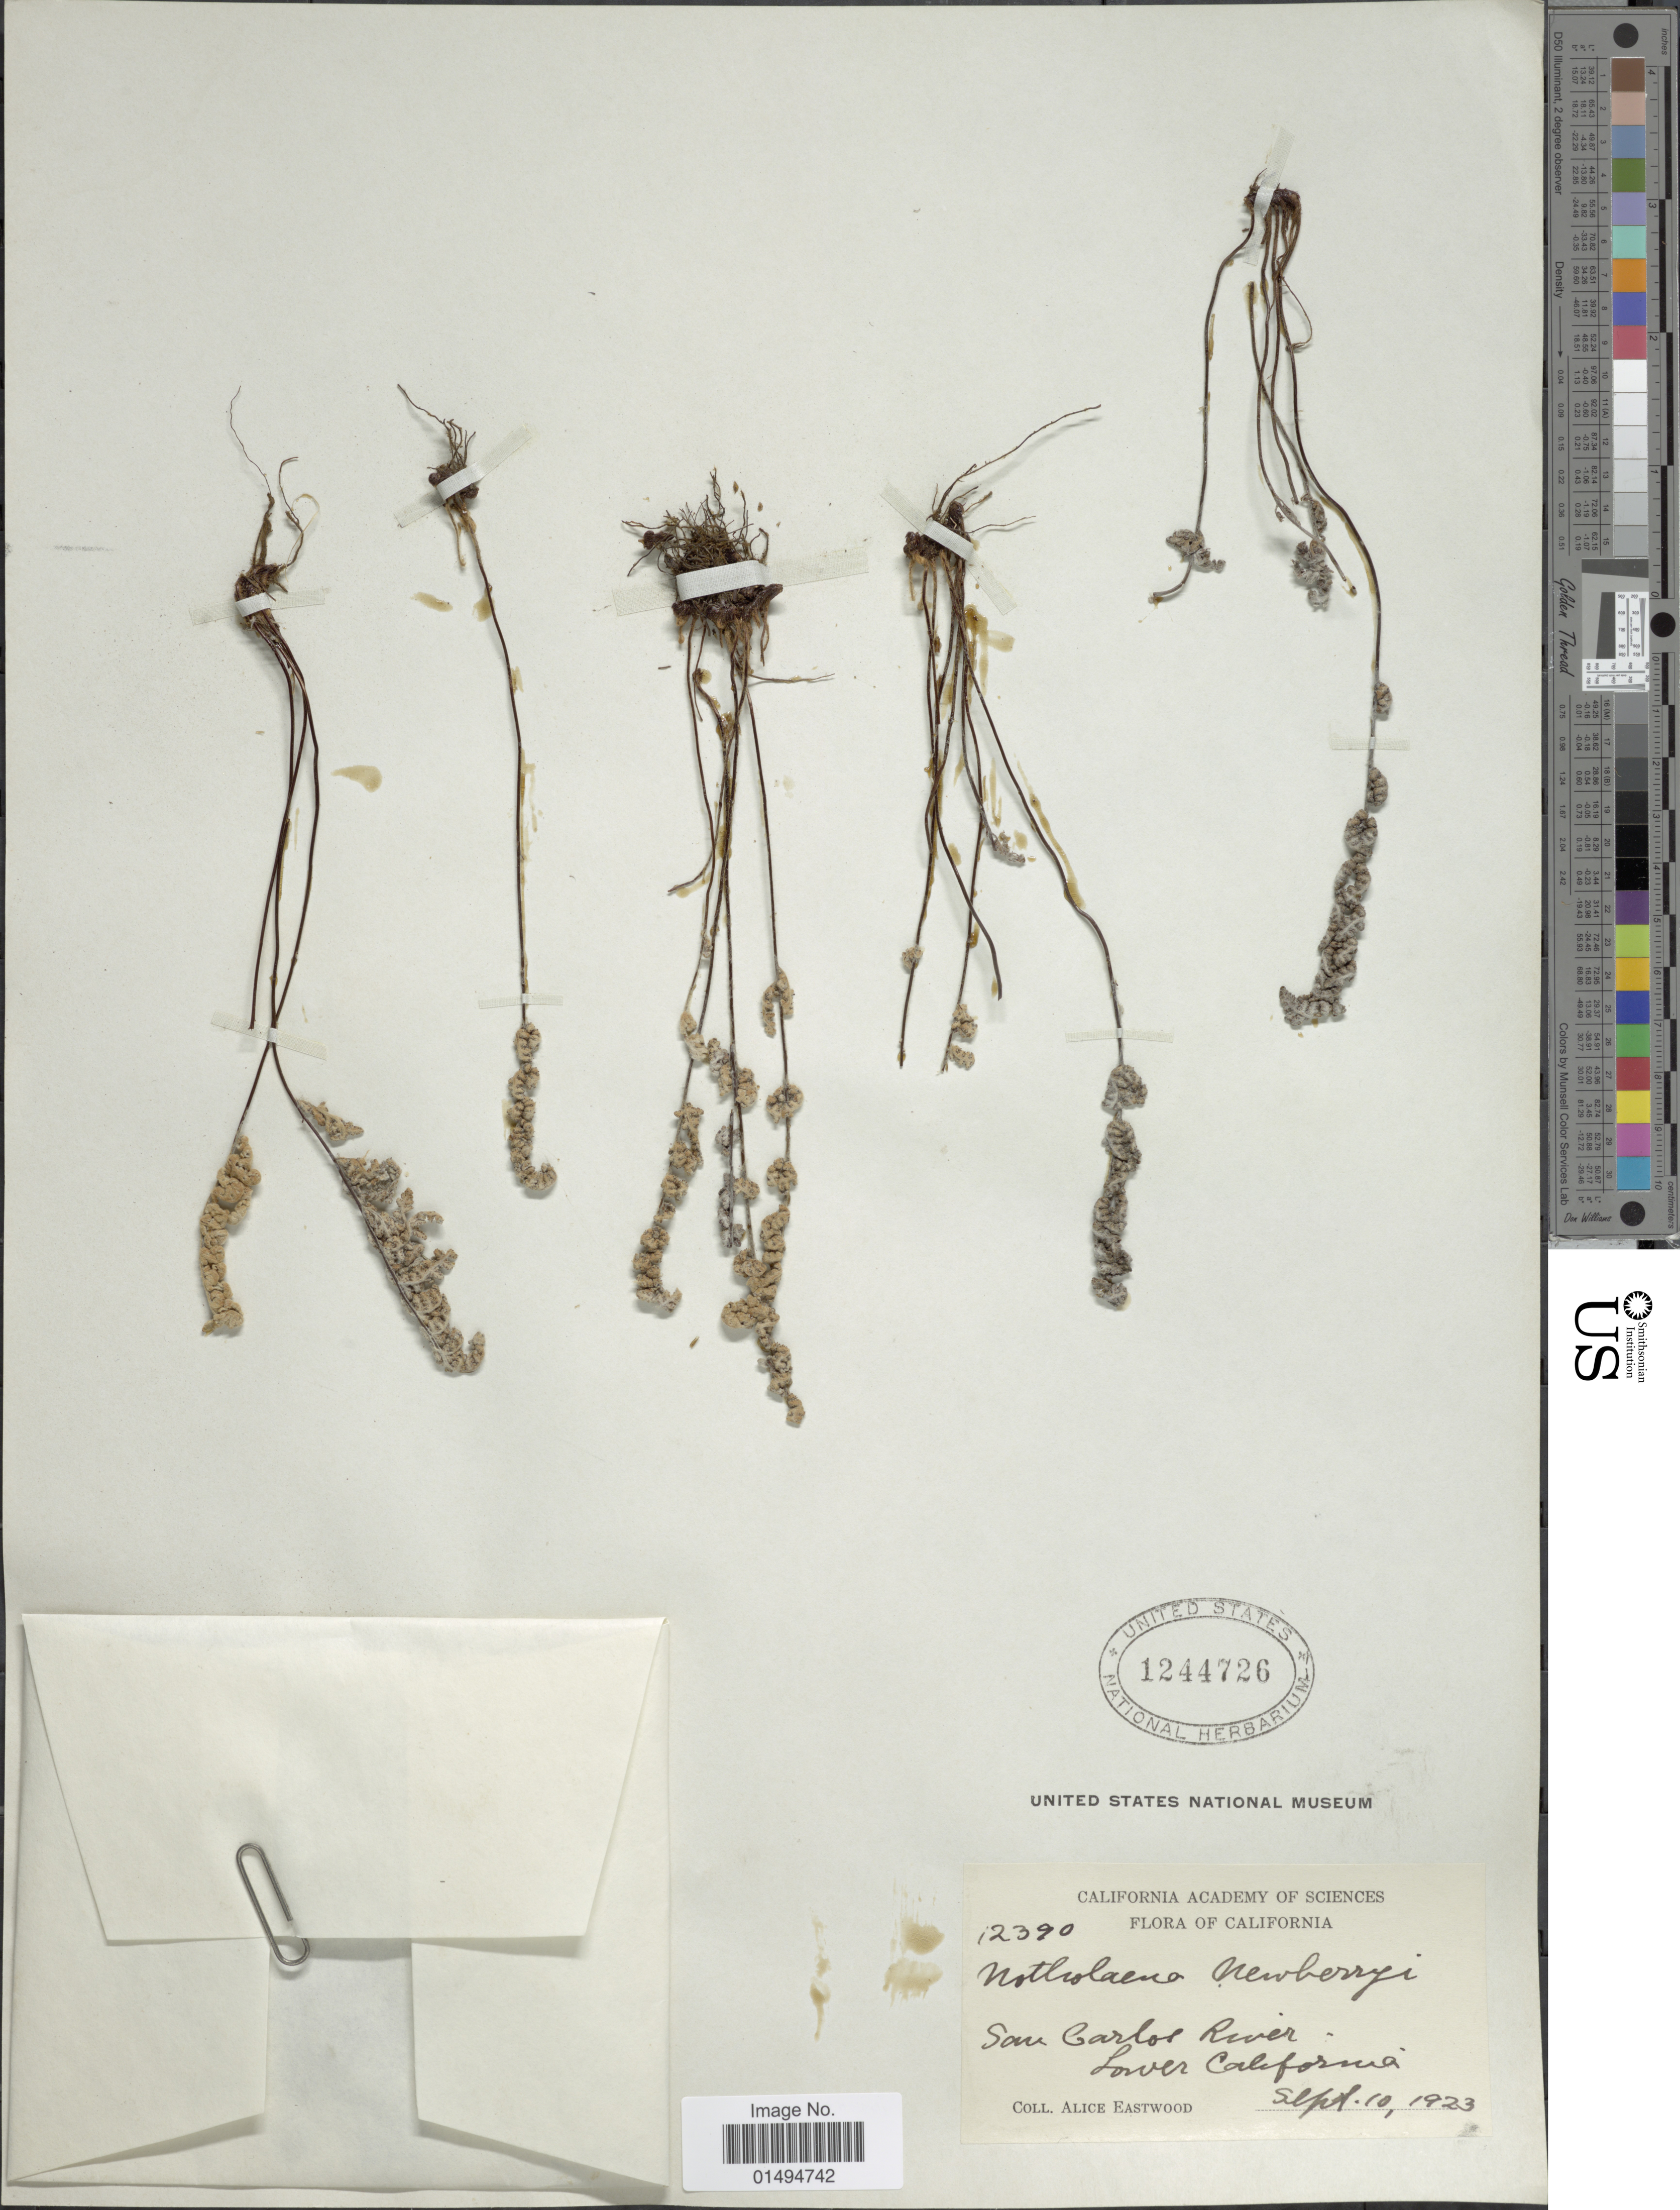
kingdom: Plantae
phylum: Tracheophyta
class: Polypodiopsida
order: Polypodiales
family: Pteridaceae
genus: Myriopteris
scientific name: Myriopteris newberryi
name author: (D.C. Eaton) Grusz & Windham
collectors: A. Eastwood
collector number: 12390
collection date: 1923-09-10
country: Mexico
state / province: Baja California Norte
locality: San Carlos River, Lower California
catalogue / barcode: US 1244726